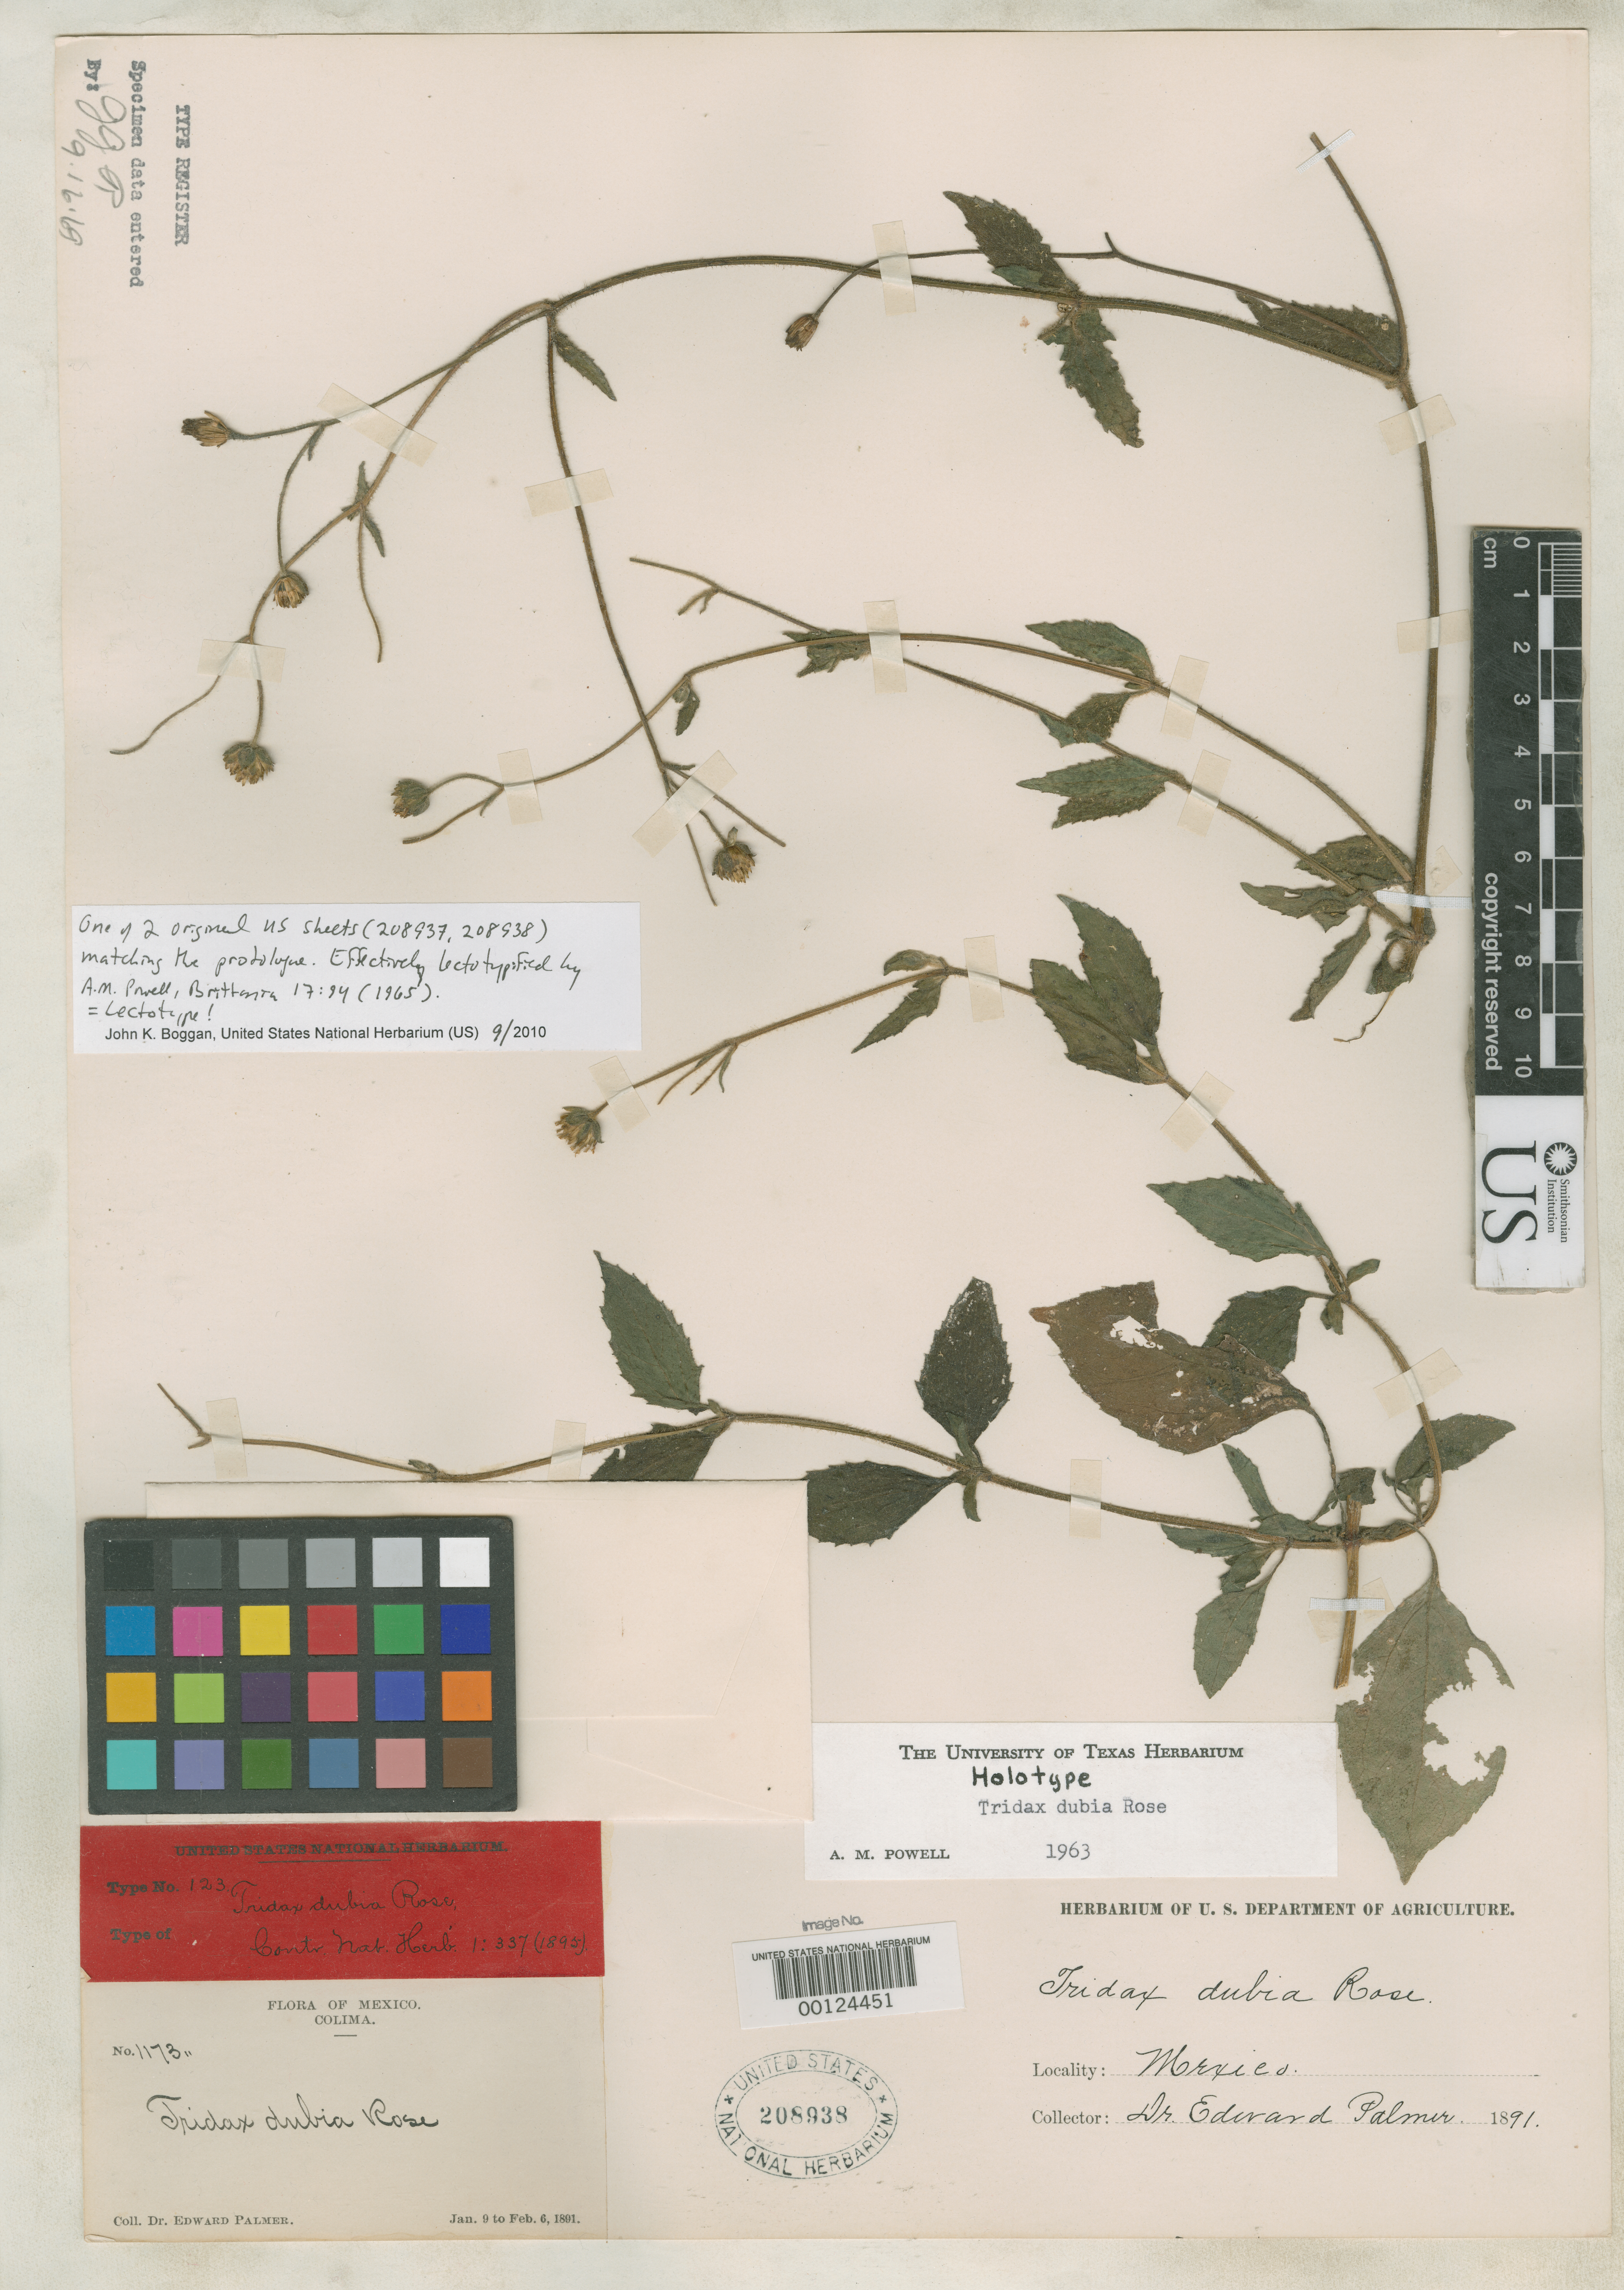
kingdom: Plantae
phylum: Tracheophyta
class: Magnoliopsida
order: Asterales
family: Asteraceae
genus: Tridax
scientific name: Tridax dubia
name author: Rose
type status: Lectotype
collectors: E. Palmer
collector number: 1173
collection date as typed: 09 Jan 1891 to 06 Feb 1891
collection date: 1891-01-09/1891-02-06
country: Mexico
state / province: Colima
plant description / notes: One of two original US sheets (USNH 208937, 208938) matching protologue, this sheet annotated by A.M. Powell (1963) as "holotype".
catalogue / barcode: US 208938